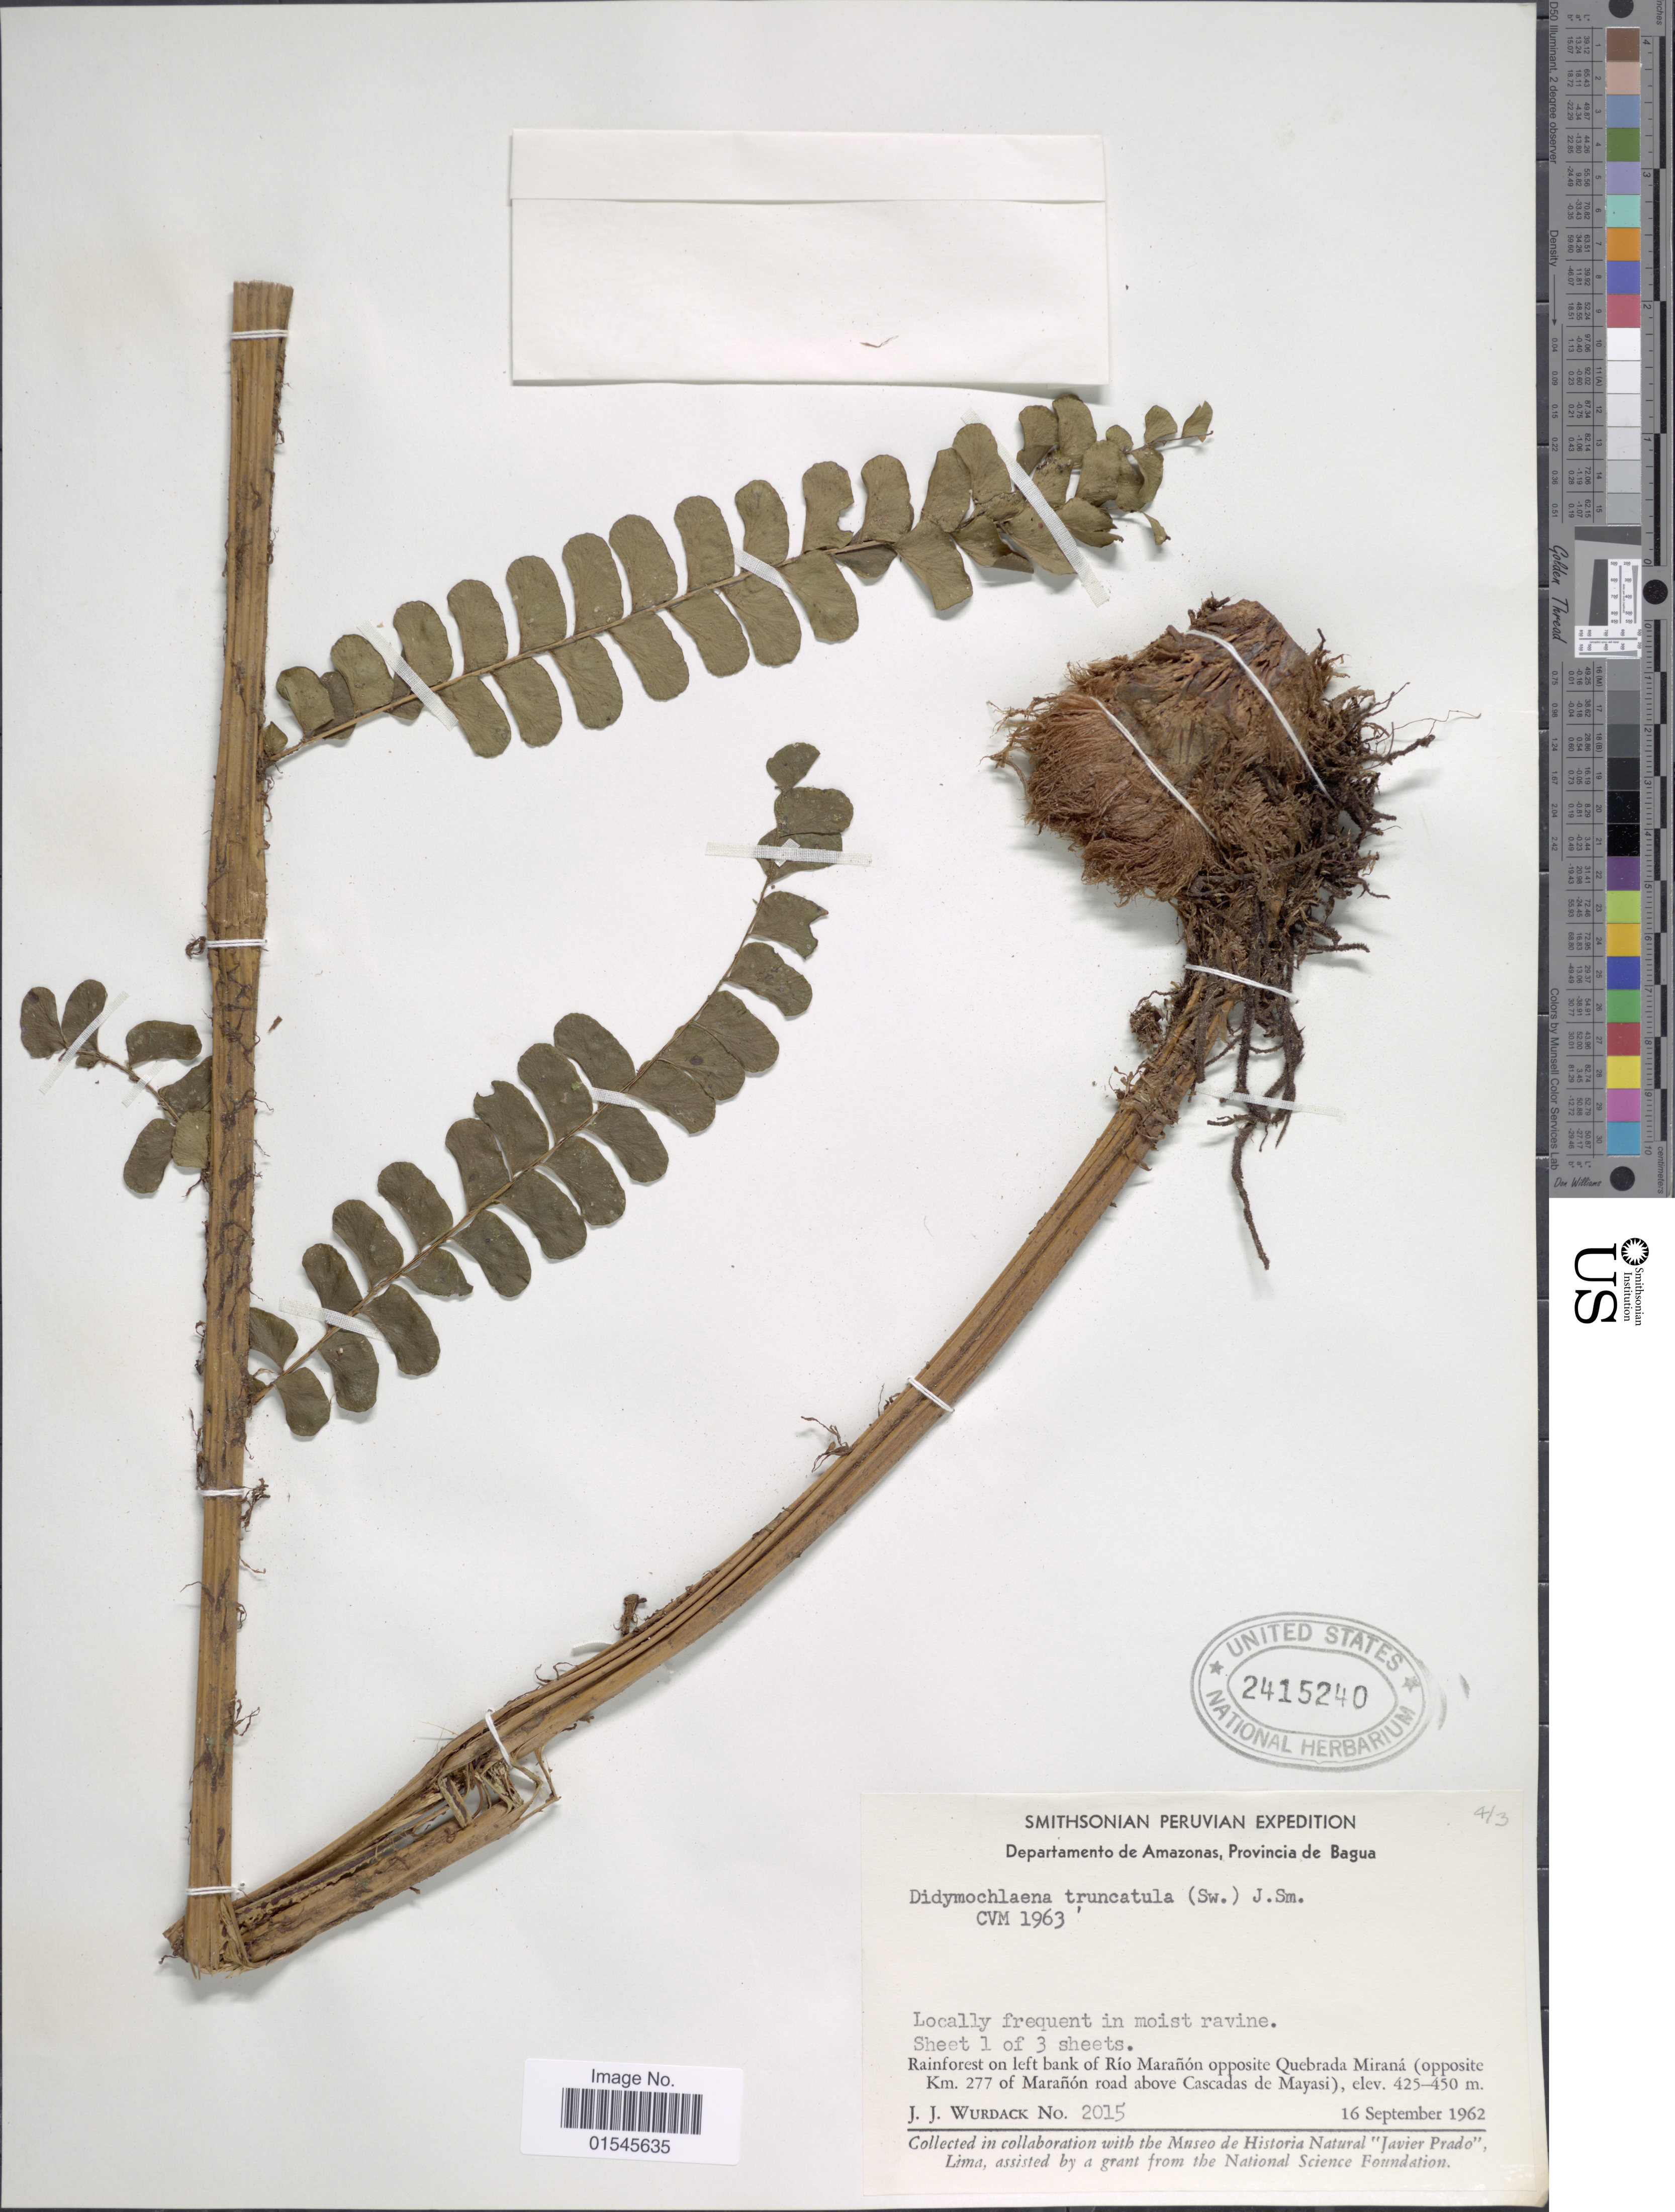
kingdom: Plantae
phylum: Tracheophyta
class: Polypodiopsida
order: Polypodiales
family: Didymochlaenaceae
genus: Didymochlaena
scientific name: Didymochlaena truncatula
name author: (Sw.) J. Sm.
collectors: J. J. Wurdack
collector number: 2015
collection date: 1962-09-16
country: Peru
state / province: Amazonas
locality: Departamento de Amazonas, province de Bagua, Rainforest on left bank of Río Marañón opposite Quebrada Miraná (opposite Km. 277 of Marañón road above Cascadas de Mayasi)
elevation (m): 425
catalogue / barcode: US 2415240